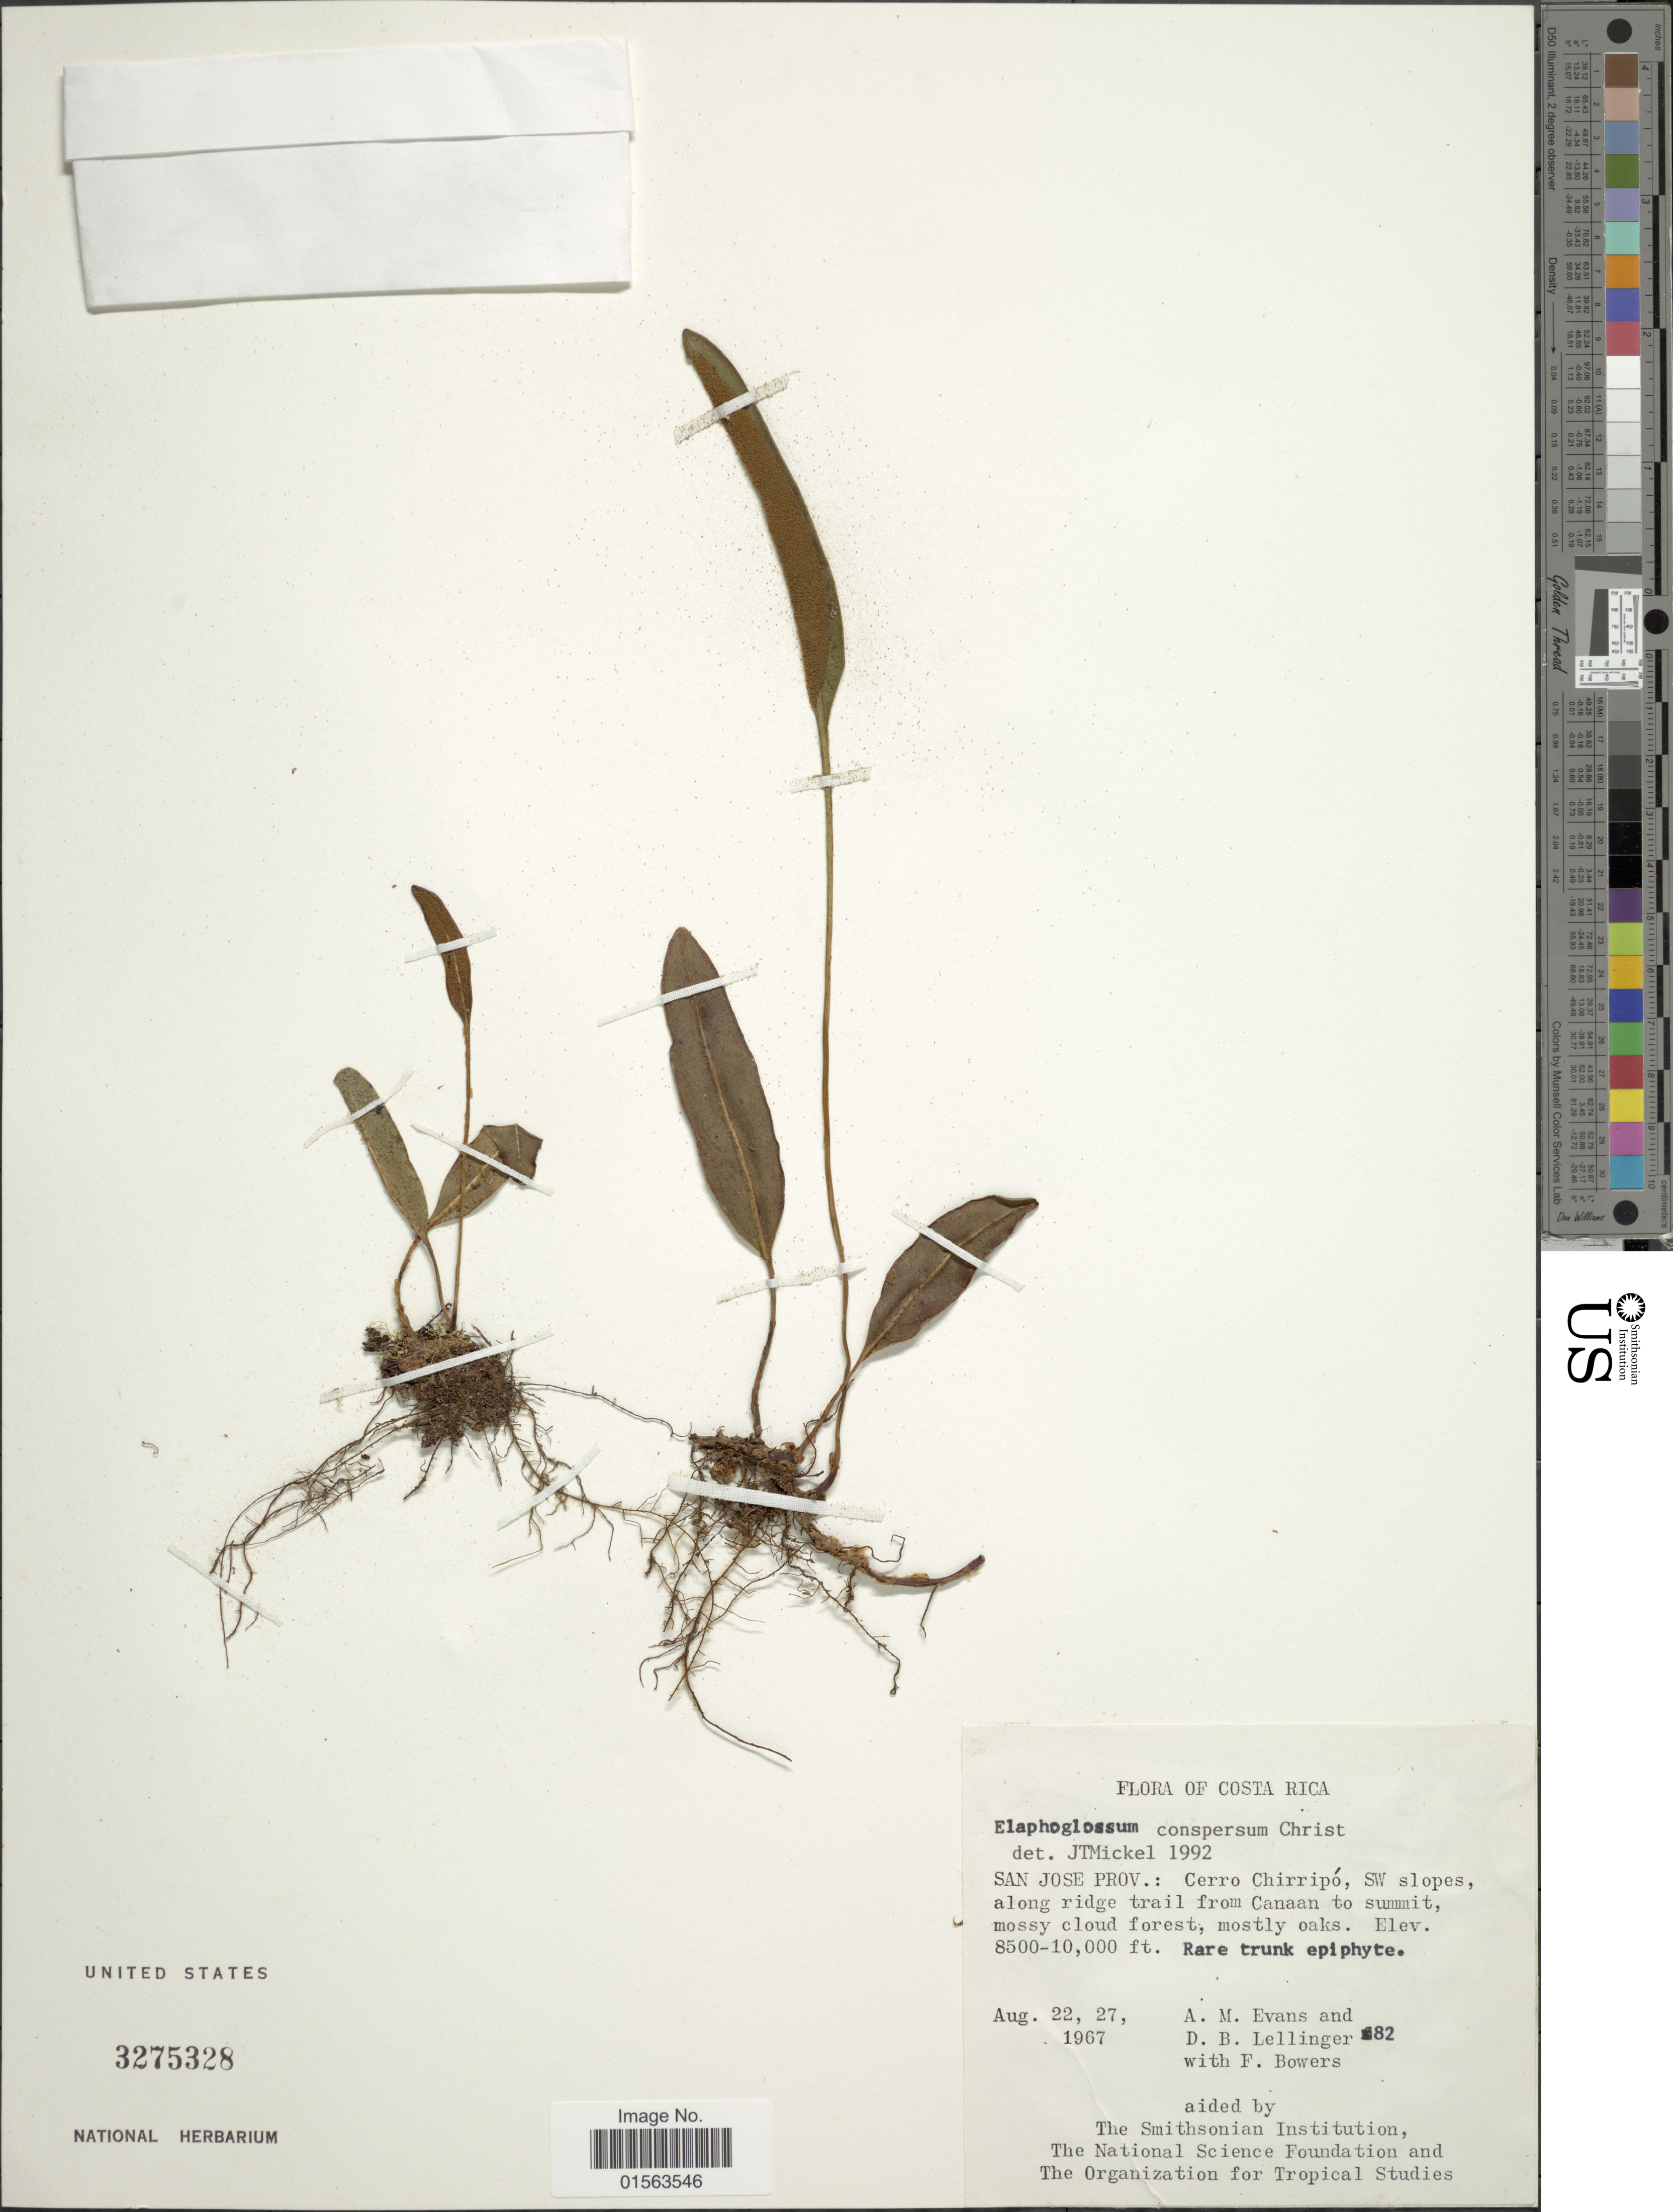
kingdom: Plantae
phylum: Tracheophyta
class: Polypodiopsida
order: Polypodiales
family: Dryopteridaceae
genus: Elaphoglossum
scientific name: Elaphoglossum conspersum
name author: Christ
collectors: A. M. Evans, D. B. Lellinger & F. Bowers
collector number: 82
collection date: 1967-08-22/1967-08-27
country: Costa Rica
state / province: San José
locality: San Jose Prov.: Cerro Chirripo, SW slopes, along ridge trail from Canaan to summit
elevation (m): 2591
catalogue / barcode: US 3275328